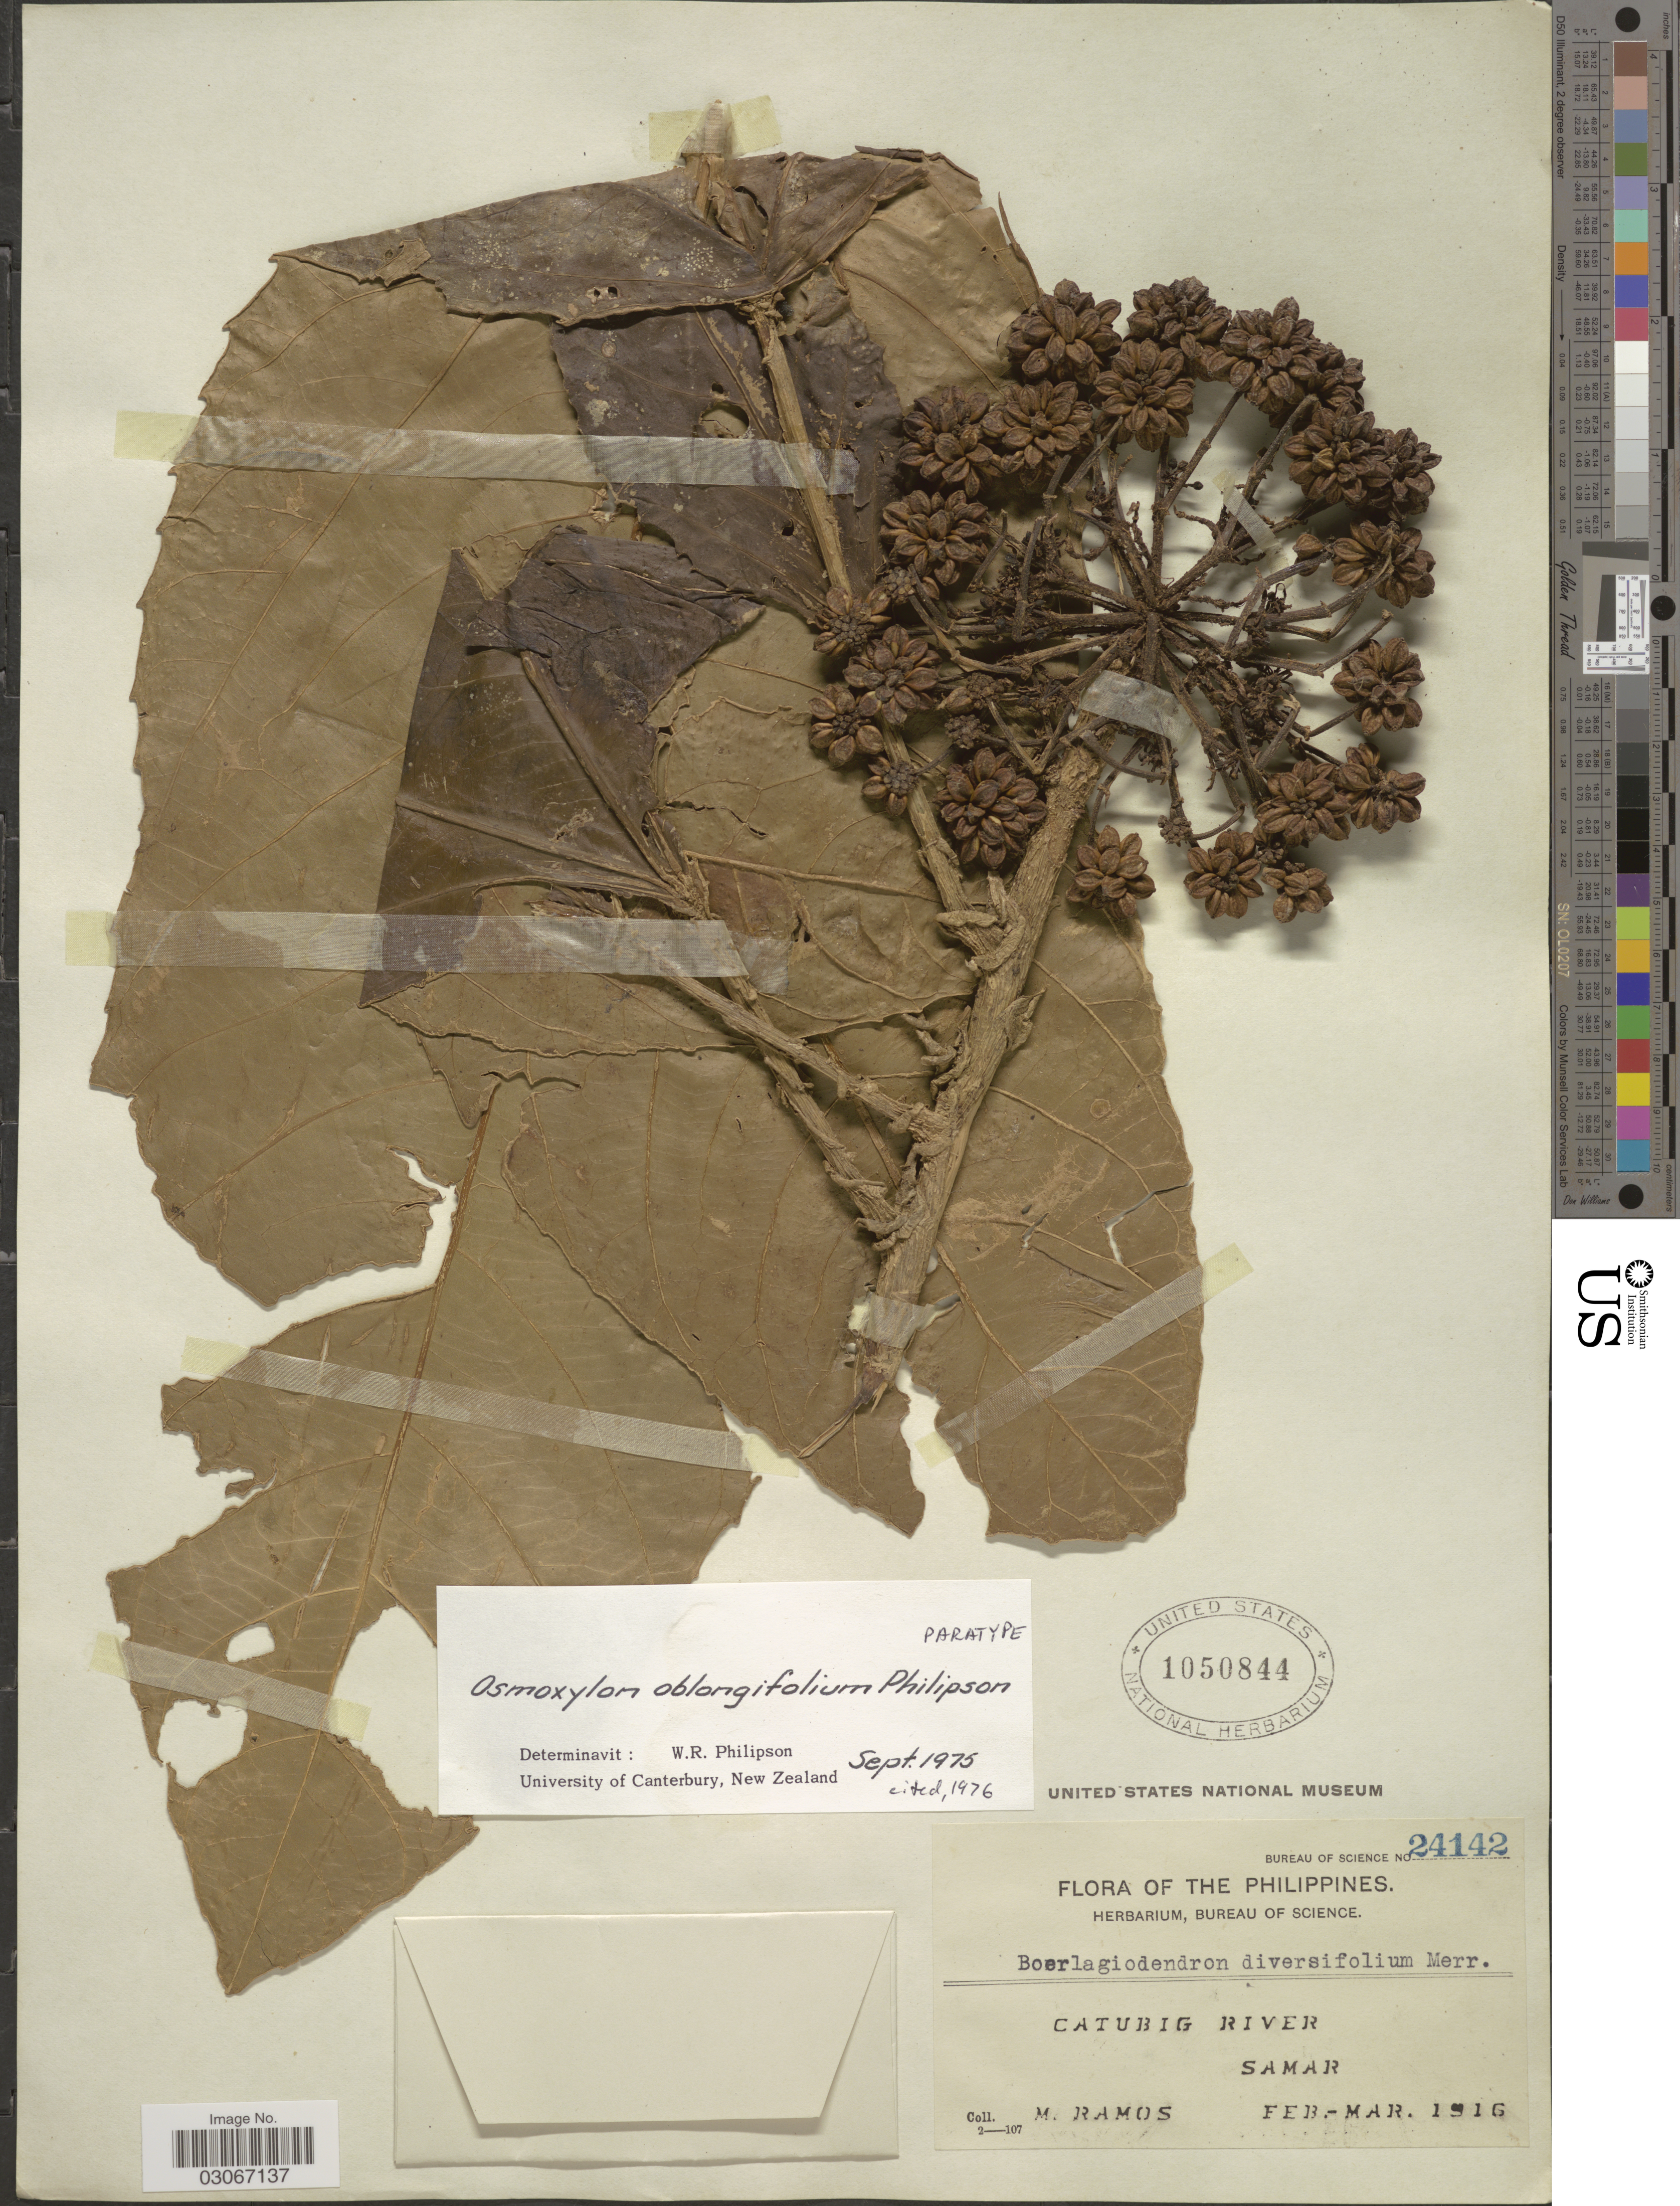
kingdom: Plantae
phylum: Tracheophyta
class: Magnoliopsida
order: Apiales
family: Araliaceae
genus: Osmoxylon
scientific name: Osmoxylon oblongifolium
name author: Philipson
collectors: M. Ramos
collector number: Bureau of Science 24142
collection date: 1916-02/1916-03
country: Philippines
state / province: Eastern Visayas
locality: Catubig River. Samar.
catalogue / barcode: US 1050844